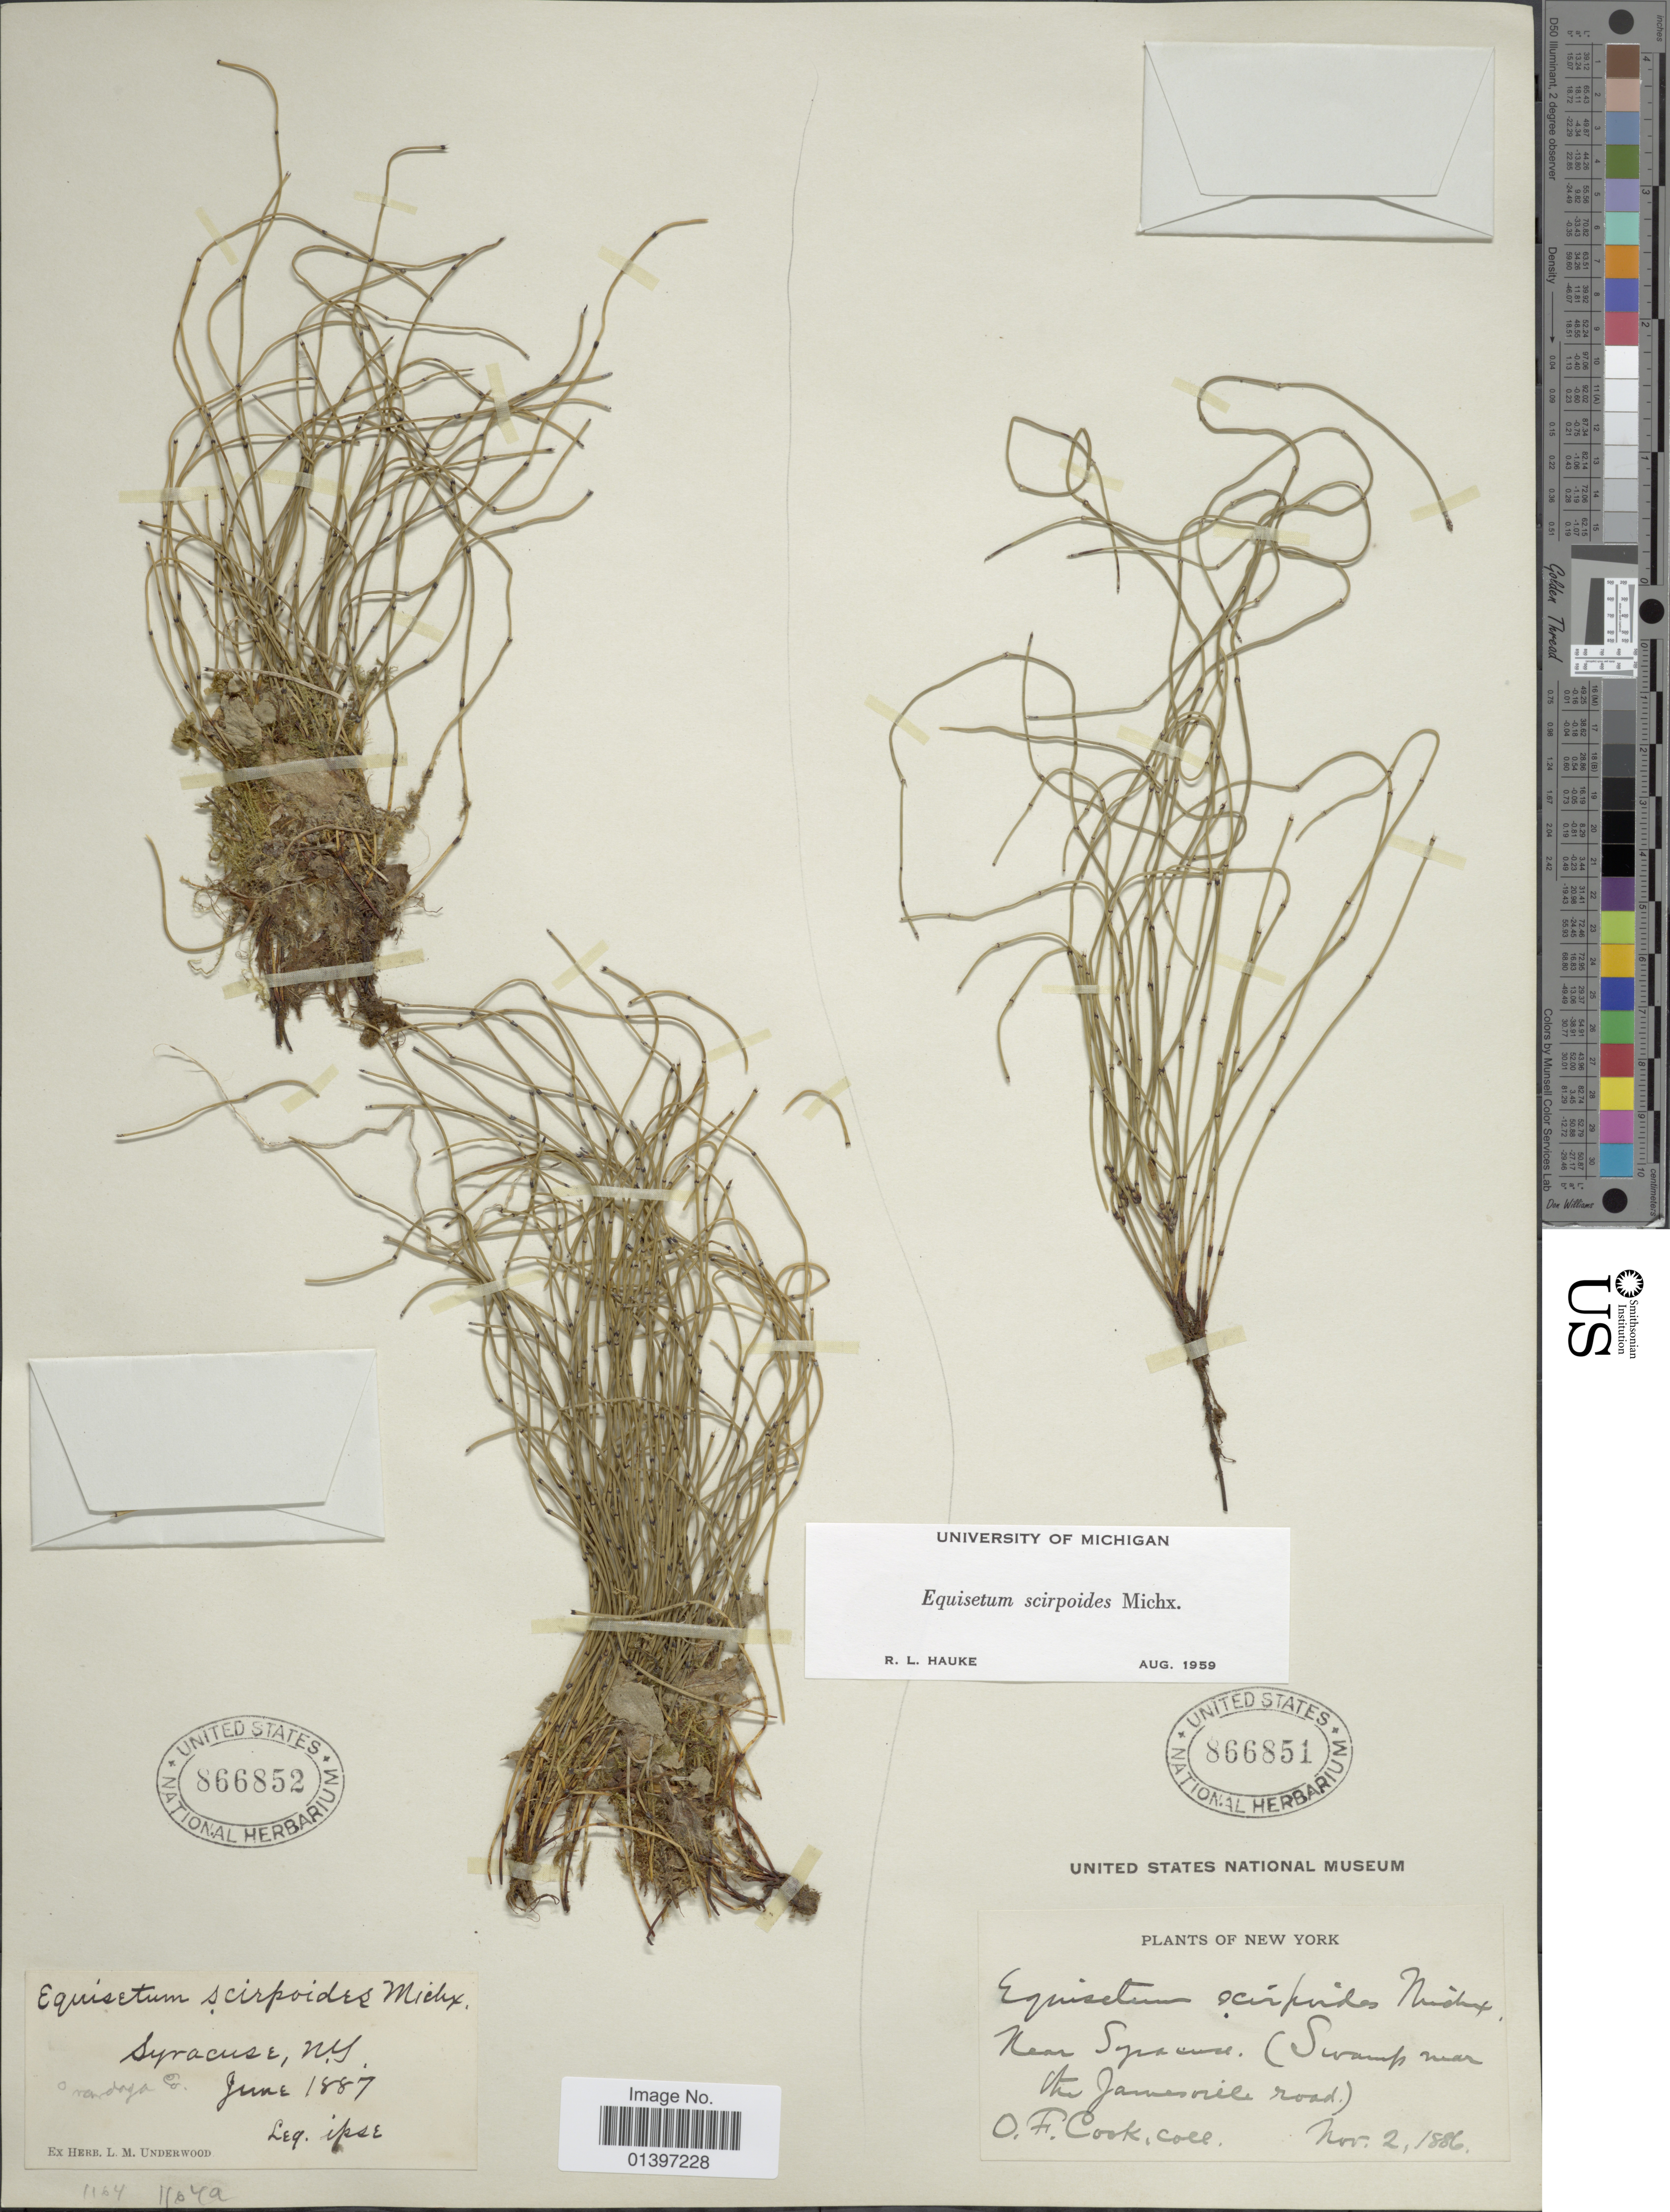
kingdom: Plantae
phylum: Tracheophyta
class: Polypodiopsida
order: Equisetales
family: Equisetaceae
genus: Equisetum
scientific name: Equisetum scirpoides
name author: Michx.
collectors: -. Ipse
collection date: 1887-06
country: United States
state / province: New York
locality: Syracuse, NY. Onondaga Co.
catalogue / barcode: US 866852-2